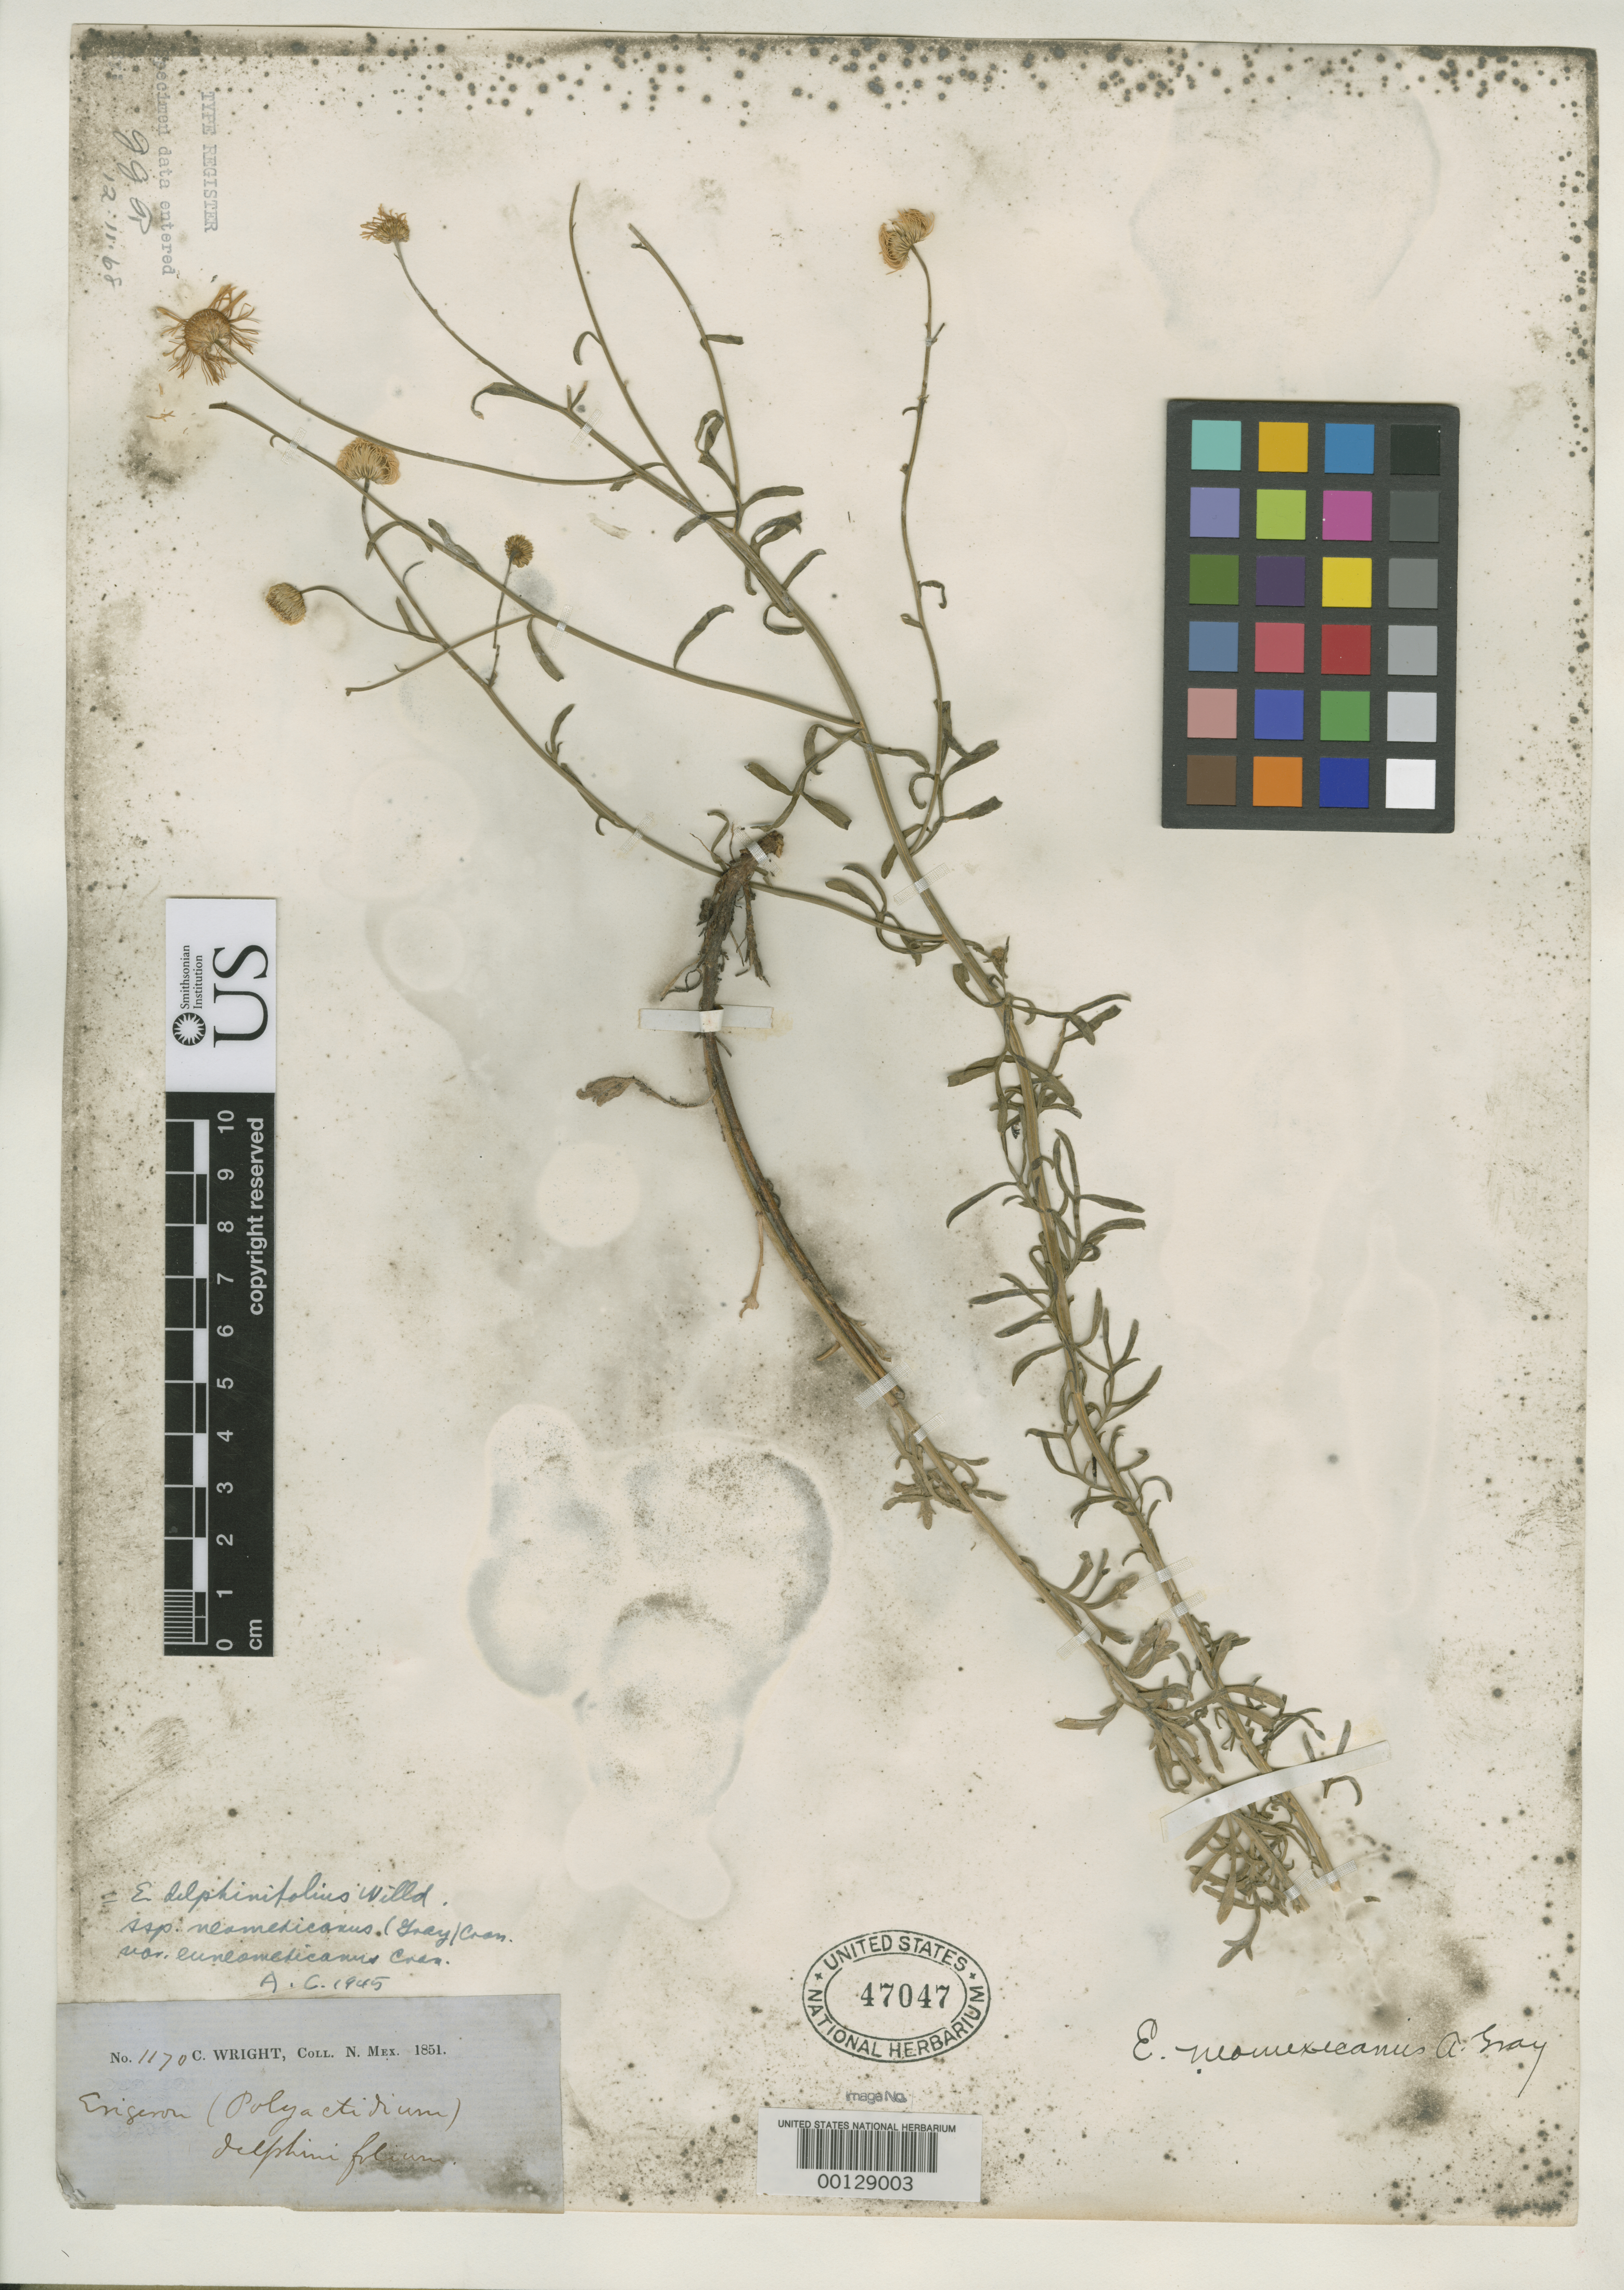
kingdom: Plantae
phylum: Tracheophyta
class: Magnoliopsida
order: Asterales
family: Asteraceae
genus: Erigeron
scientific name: Erigeron neomexicanus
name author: A. Gray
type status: Syntype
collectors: C. Wright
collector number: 1170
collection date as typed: Aug 1851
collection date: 1851-08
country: United States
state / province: New Mexico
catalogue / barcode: US 47047